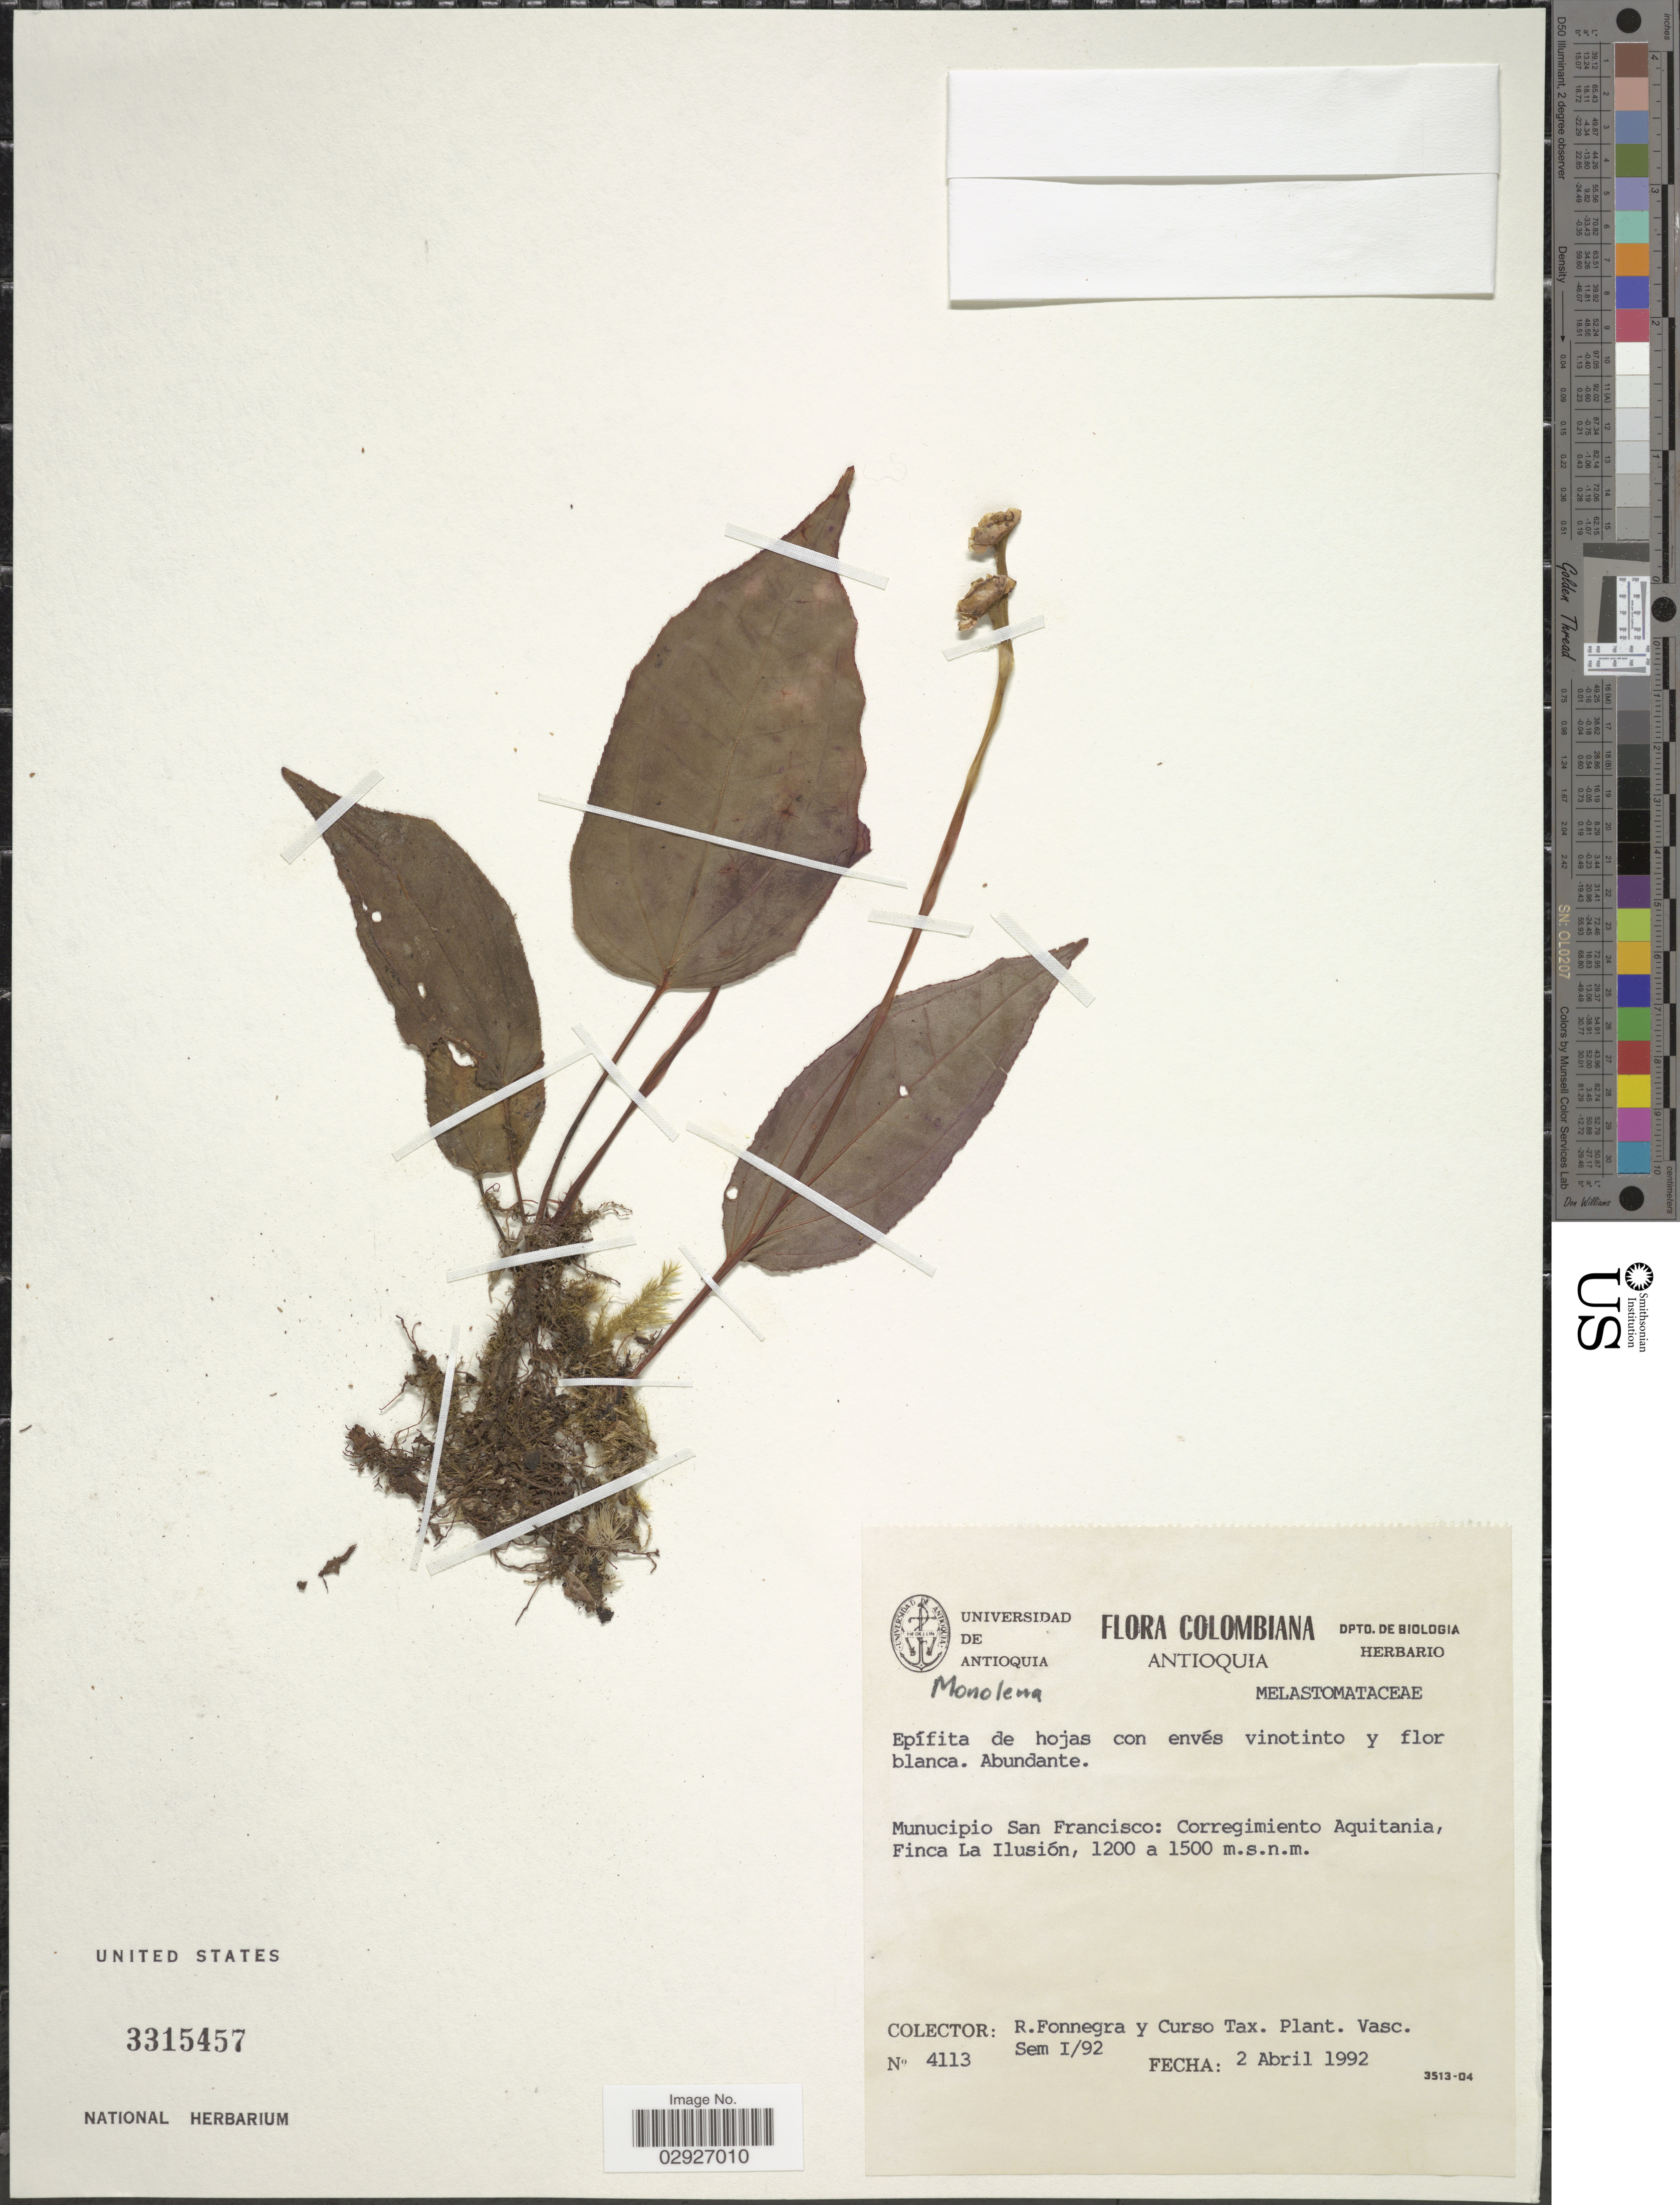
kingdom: Plantae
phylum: Tracheophyta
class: Magnoliopsida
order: Myrtales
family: Melastomataceae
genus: Monolena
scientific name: Monolena sp.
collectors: R. Fonnegra & Curso Tax. Plant. Vasc.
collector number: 4113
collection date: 1992-04-02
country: Colombia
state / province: Antioquia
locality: Munucipio San Francisco: Corregimiento Aquitania, Finca La Ilusión.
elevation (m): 1200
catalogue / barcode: US 3315457